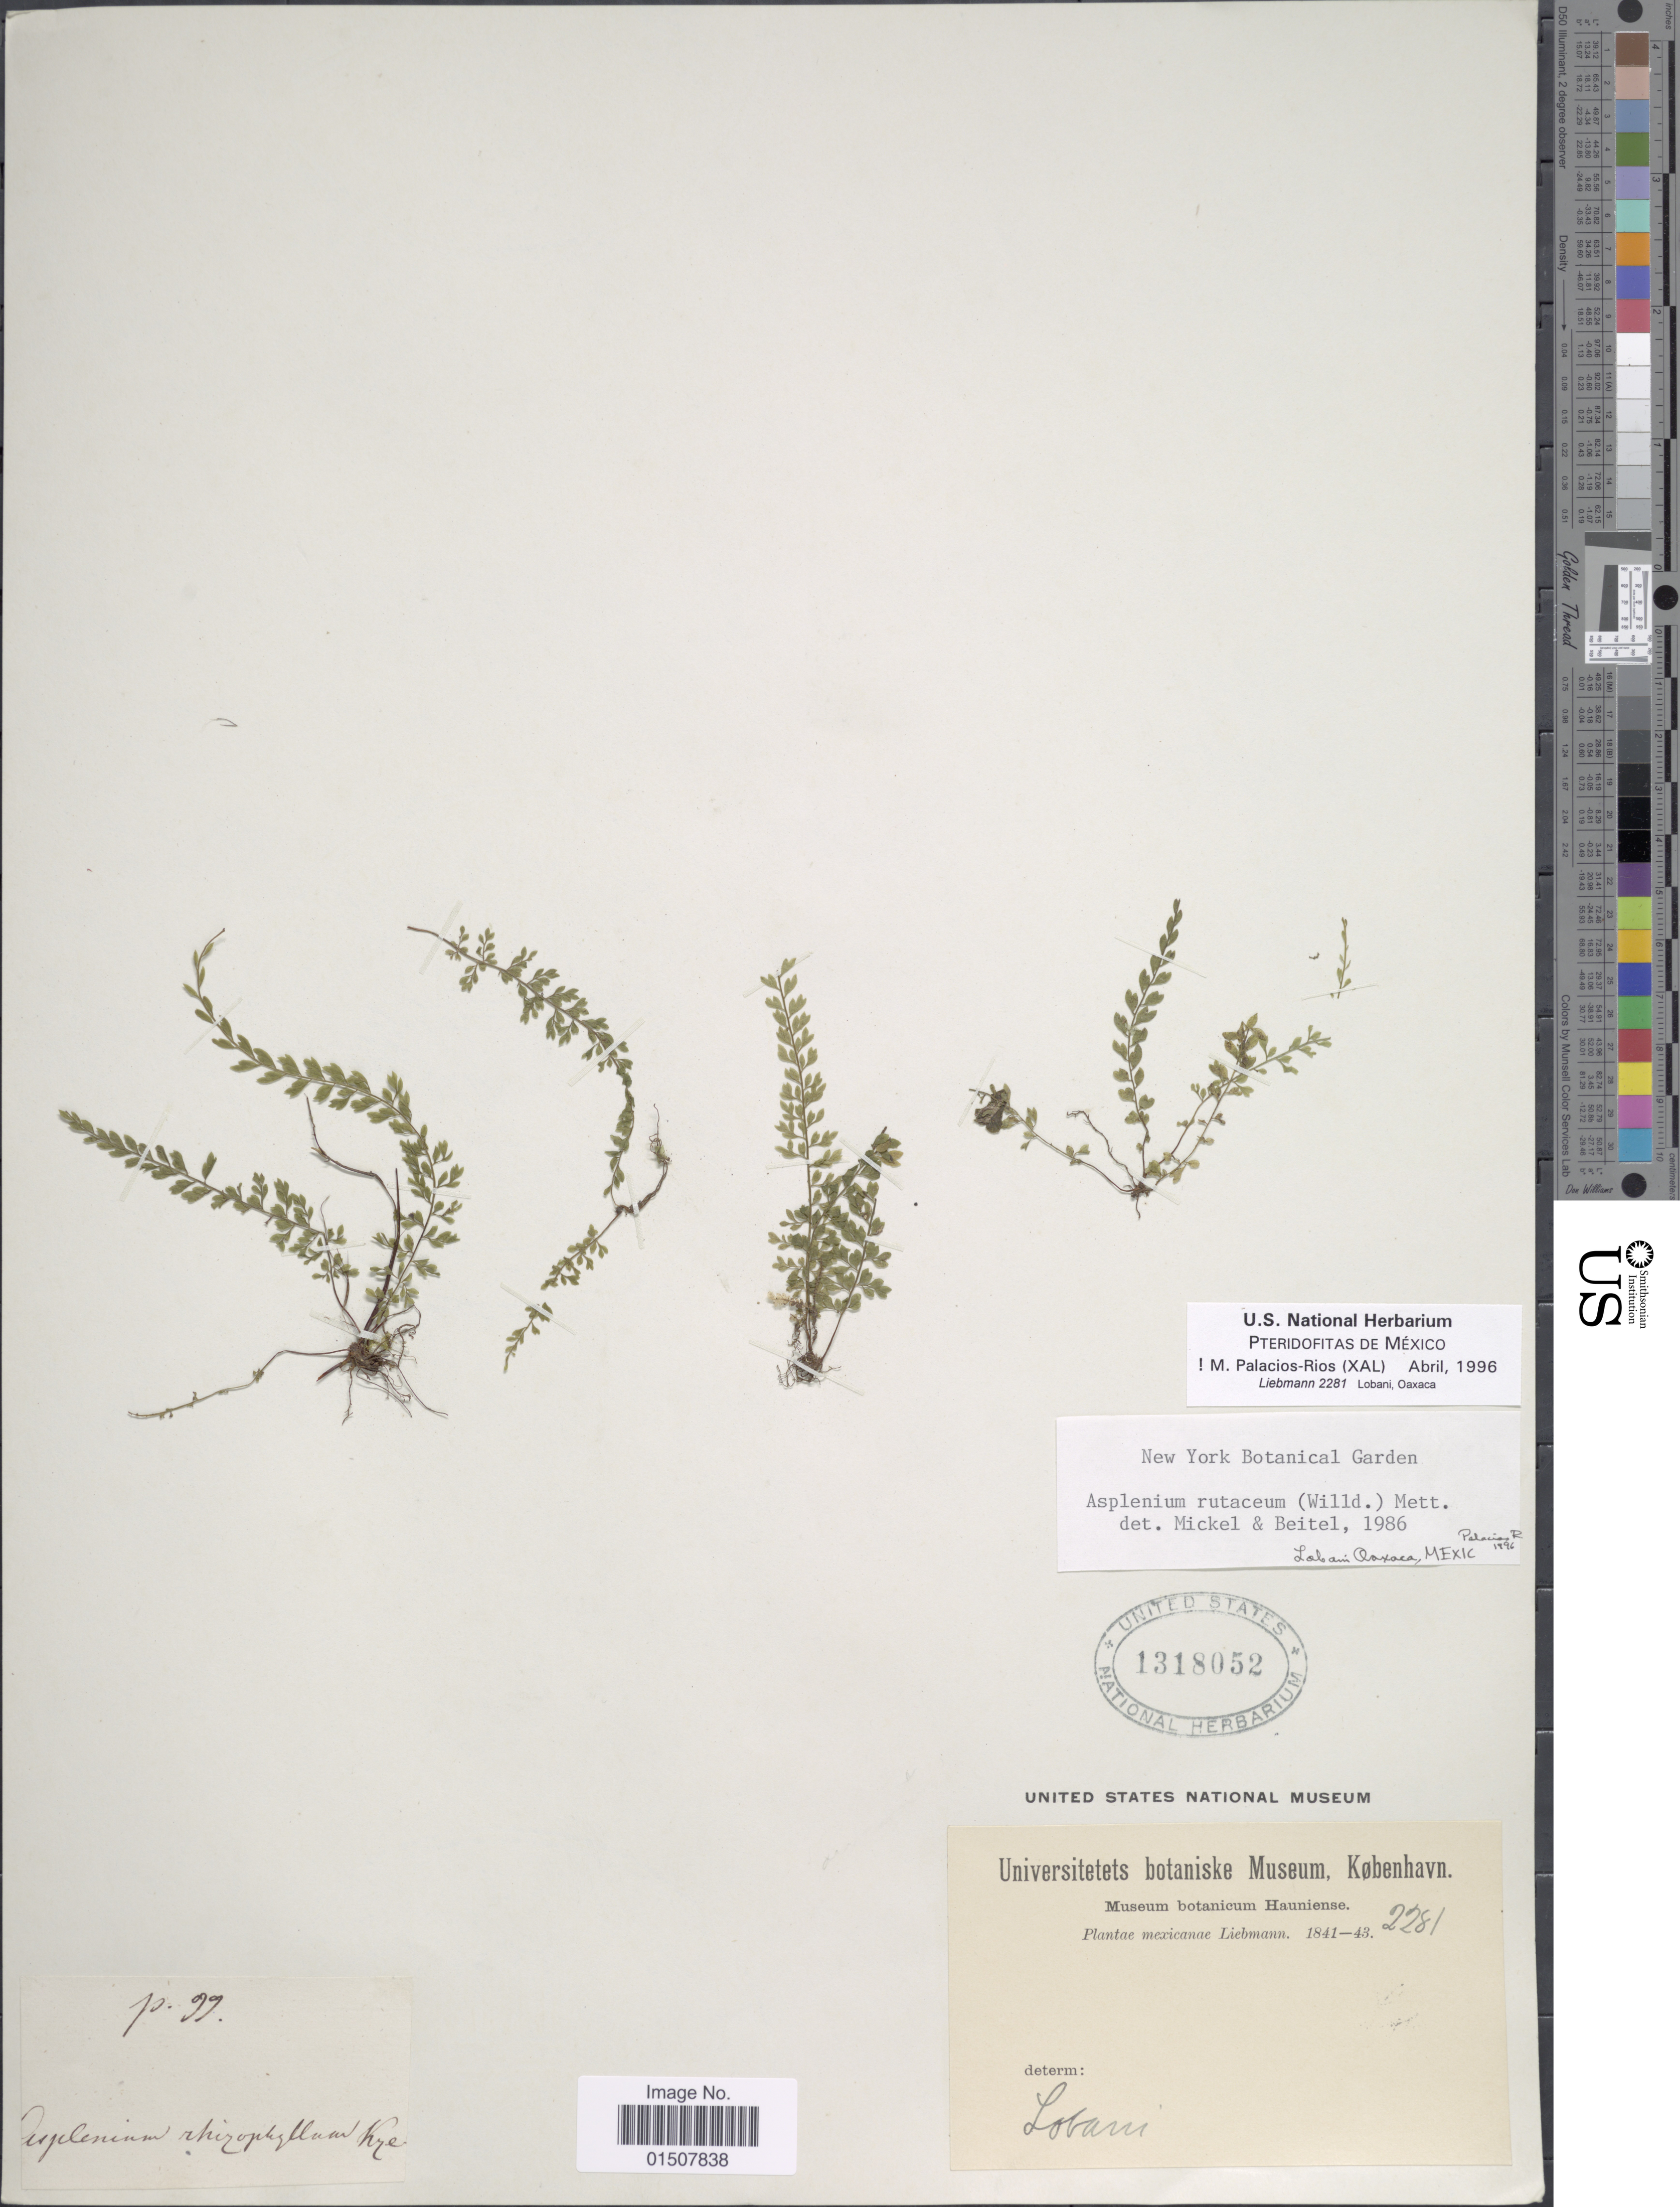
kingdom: Plantae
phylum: Tracheophyta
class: Polypodiopsida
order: Polypodiales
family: Aspleniaceae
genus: Asplenium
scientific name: Asplenium rutaceum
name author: (Willd.) Mett.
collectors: Liebmann, --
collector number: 2281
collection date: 1841/1843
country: Mexico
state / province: Oaxaca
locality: Museum botanicum Hauniense.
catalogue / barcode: US 1318052